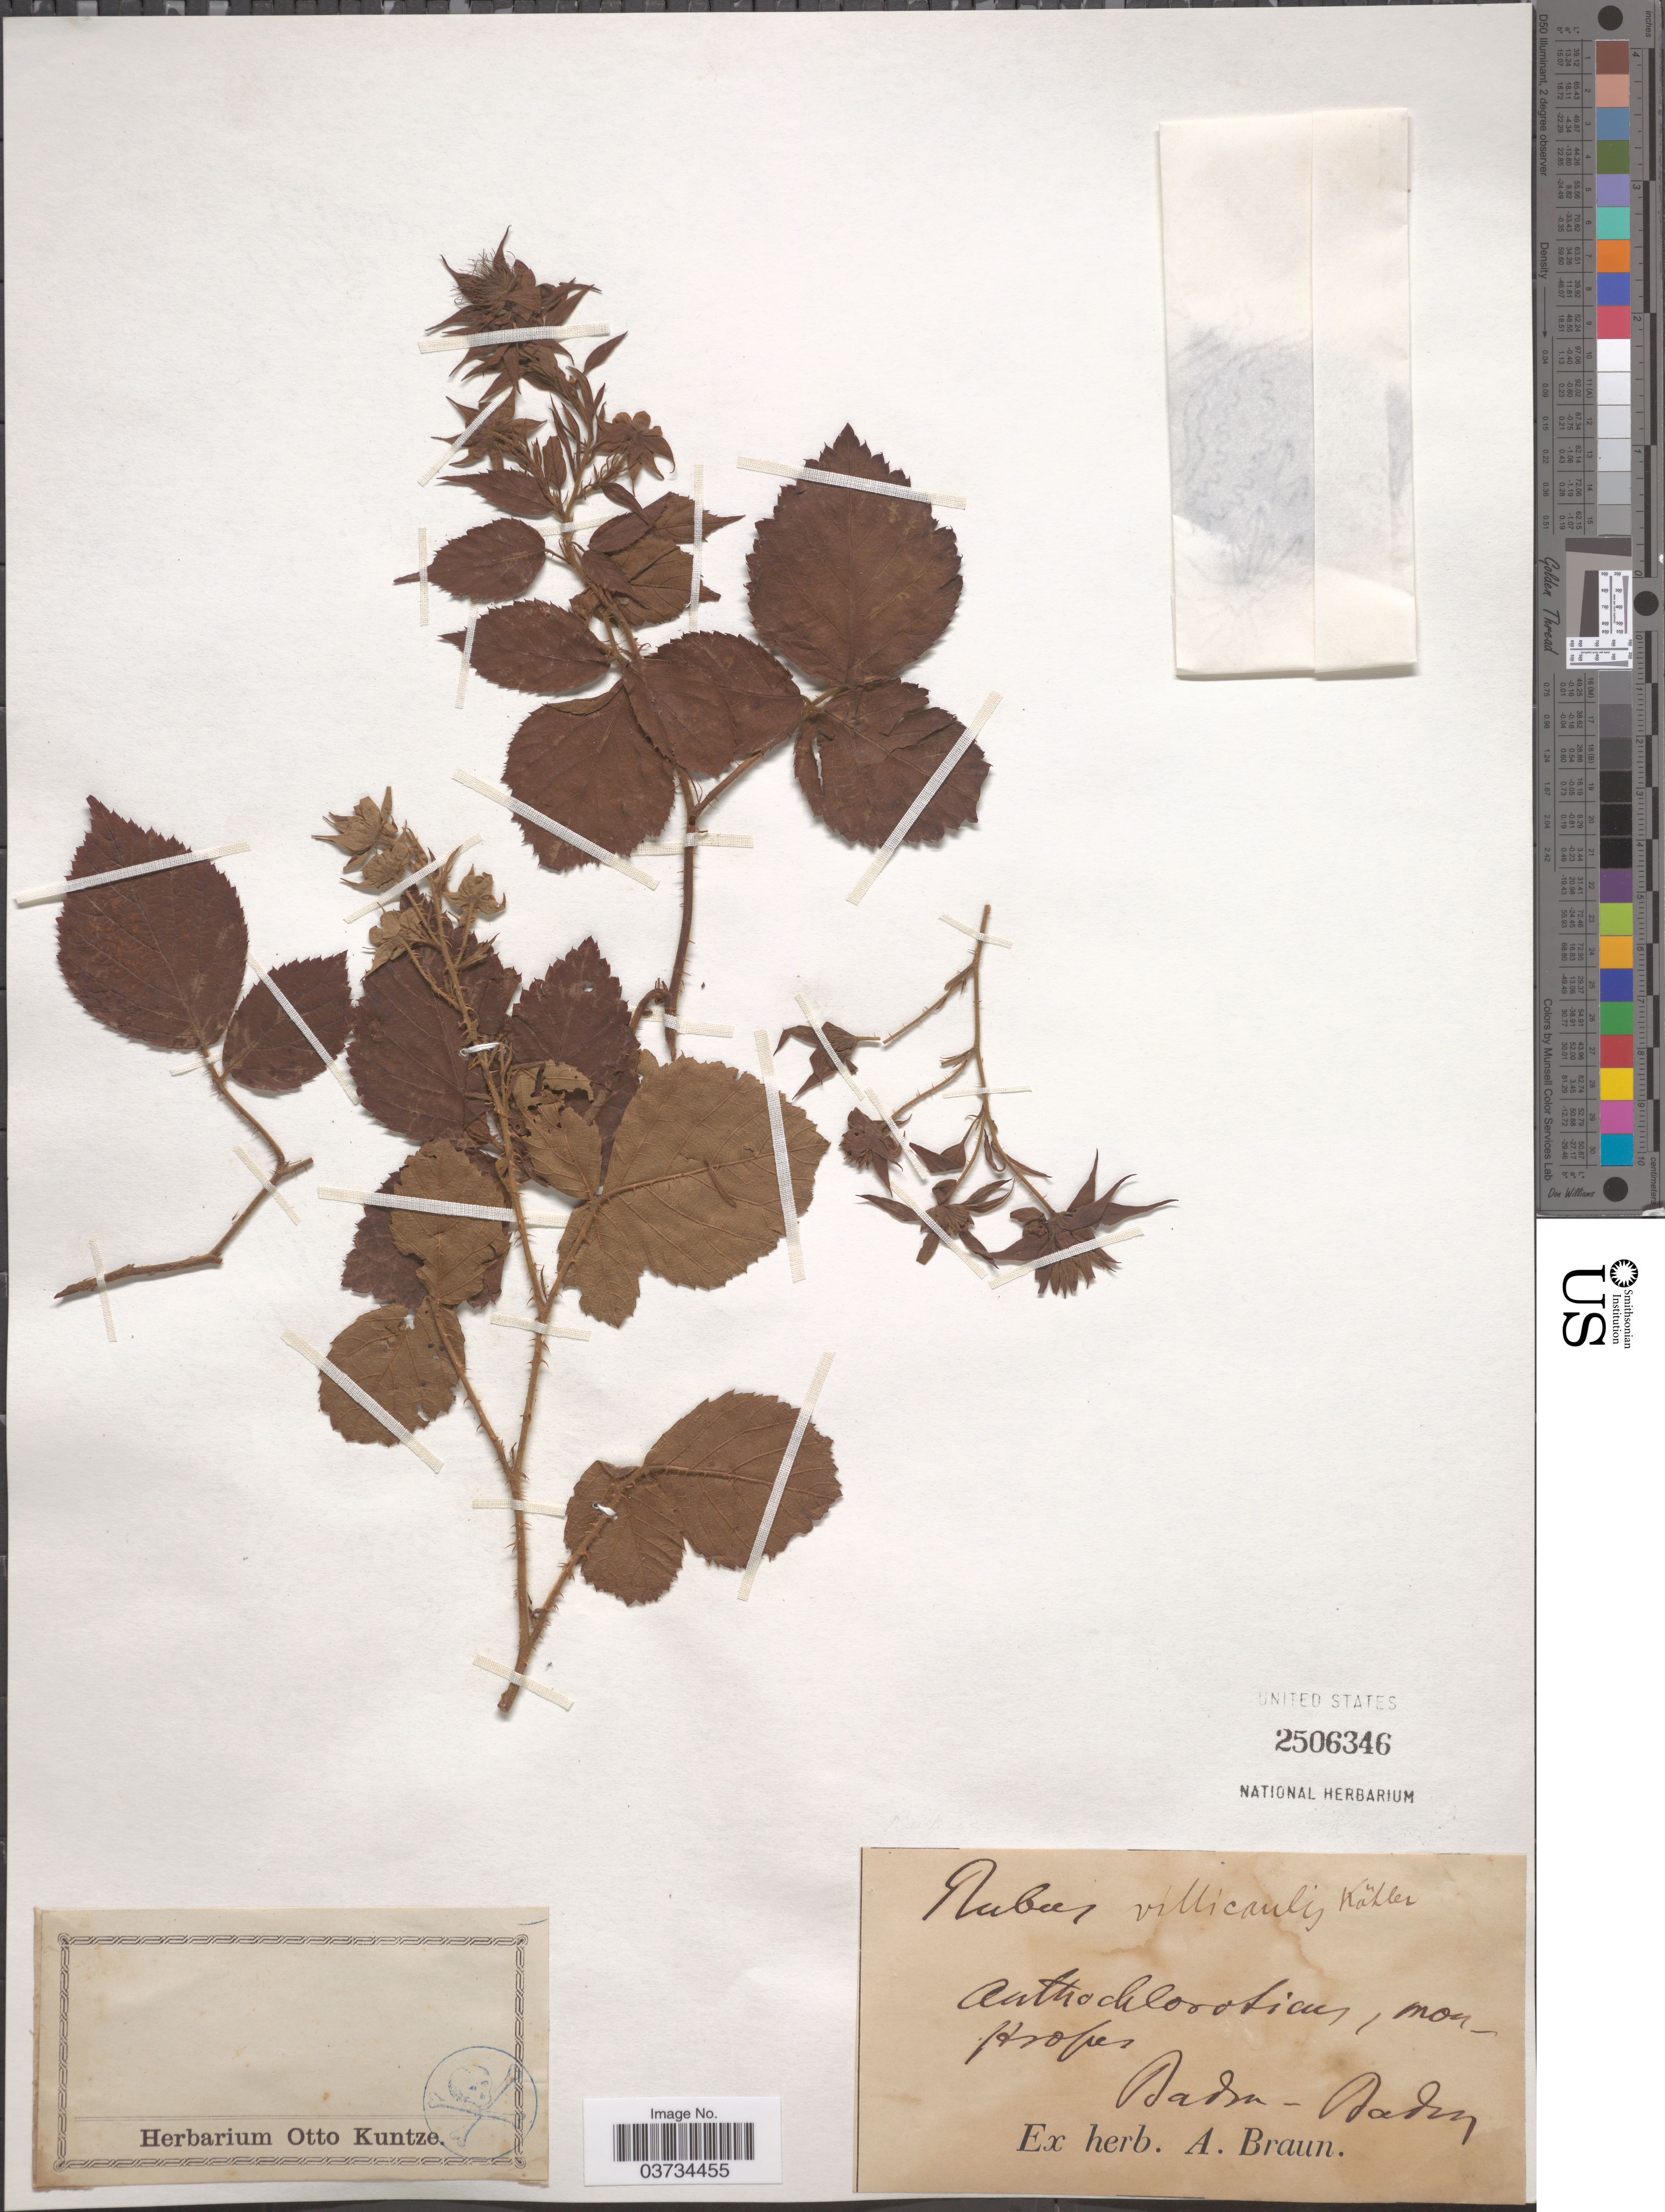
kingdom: Plantae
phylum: Tracheophyta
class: Magnoliopsida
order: Rosales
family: Rosaceae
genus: Rubus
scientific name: Rubus gracilis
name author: Roxb.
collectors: ex herb. A. Braun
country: Germany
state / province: Baden-Württemberg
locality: Anthochloroticus, monstropes. Baden-Baden.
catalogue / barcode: US 2506346